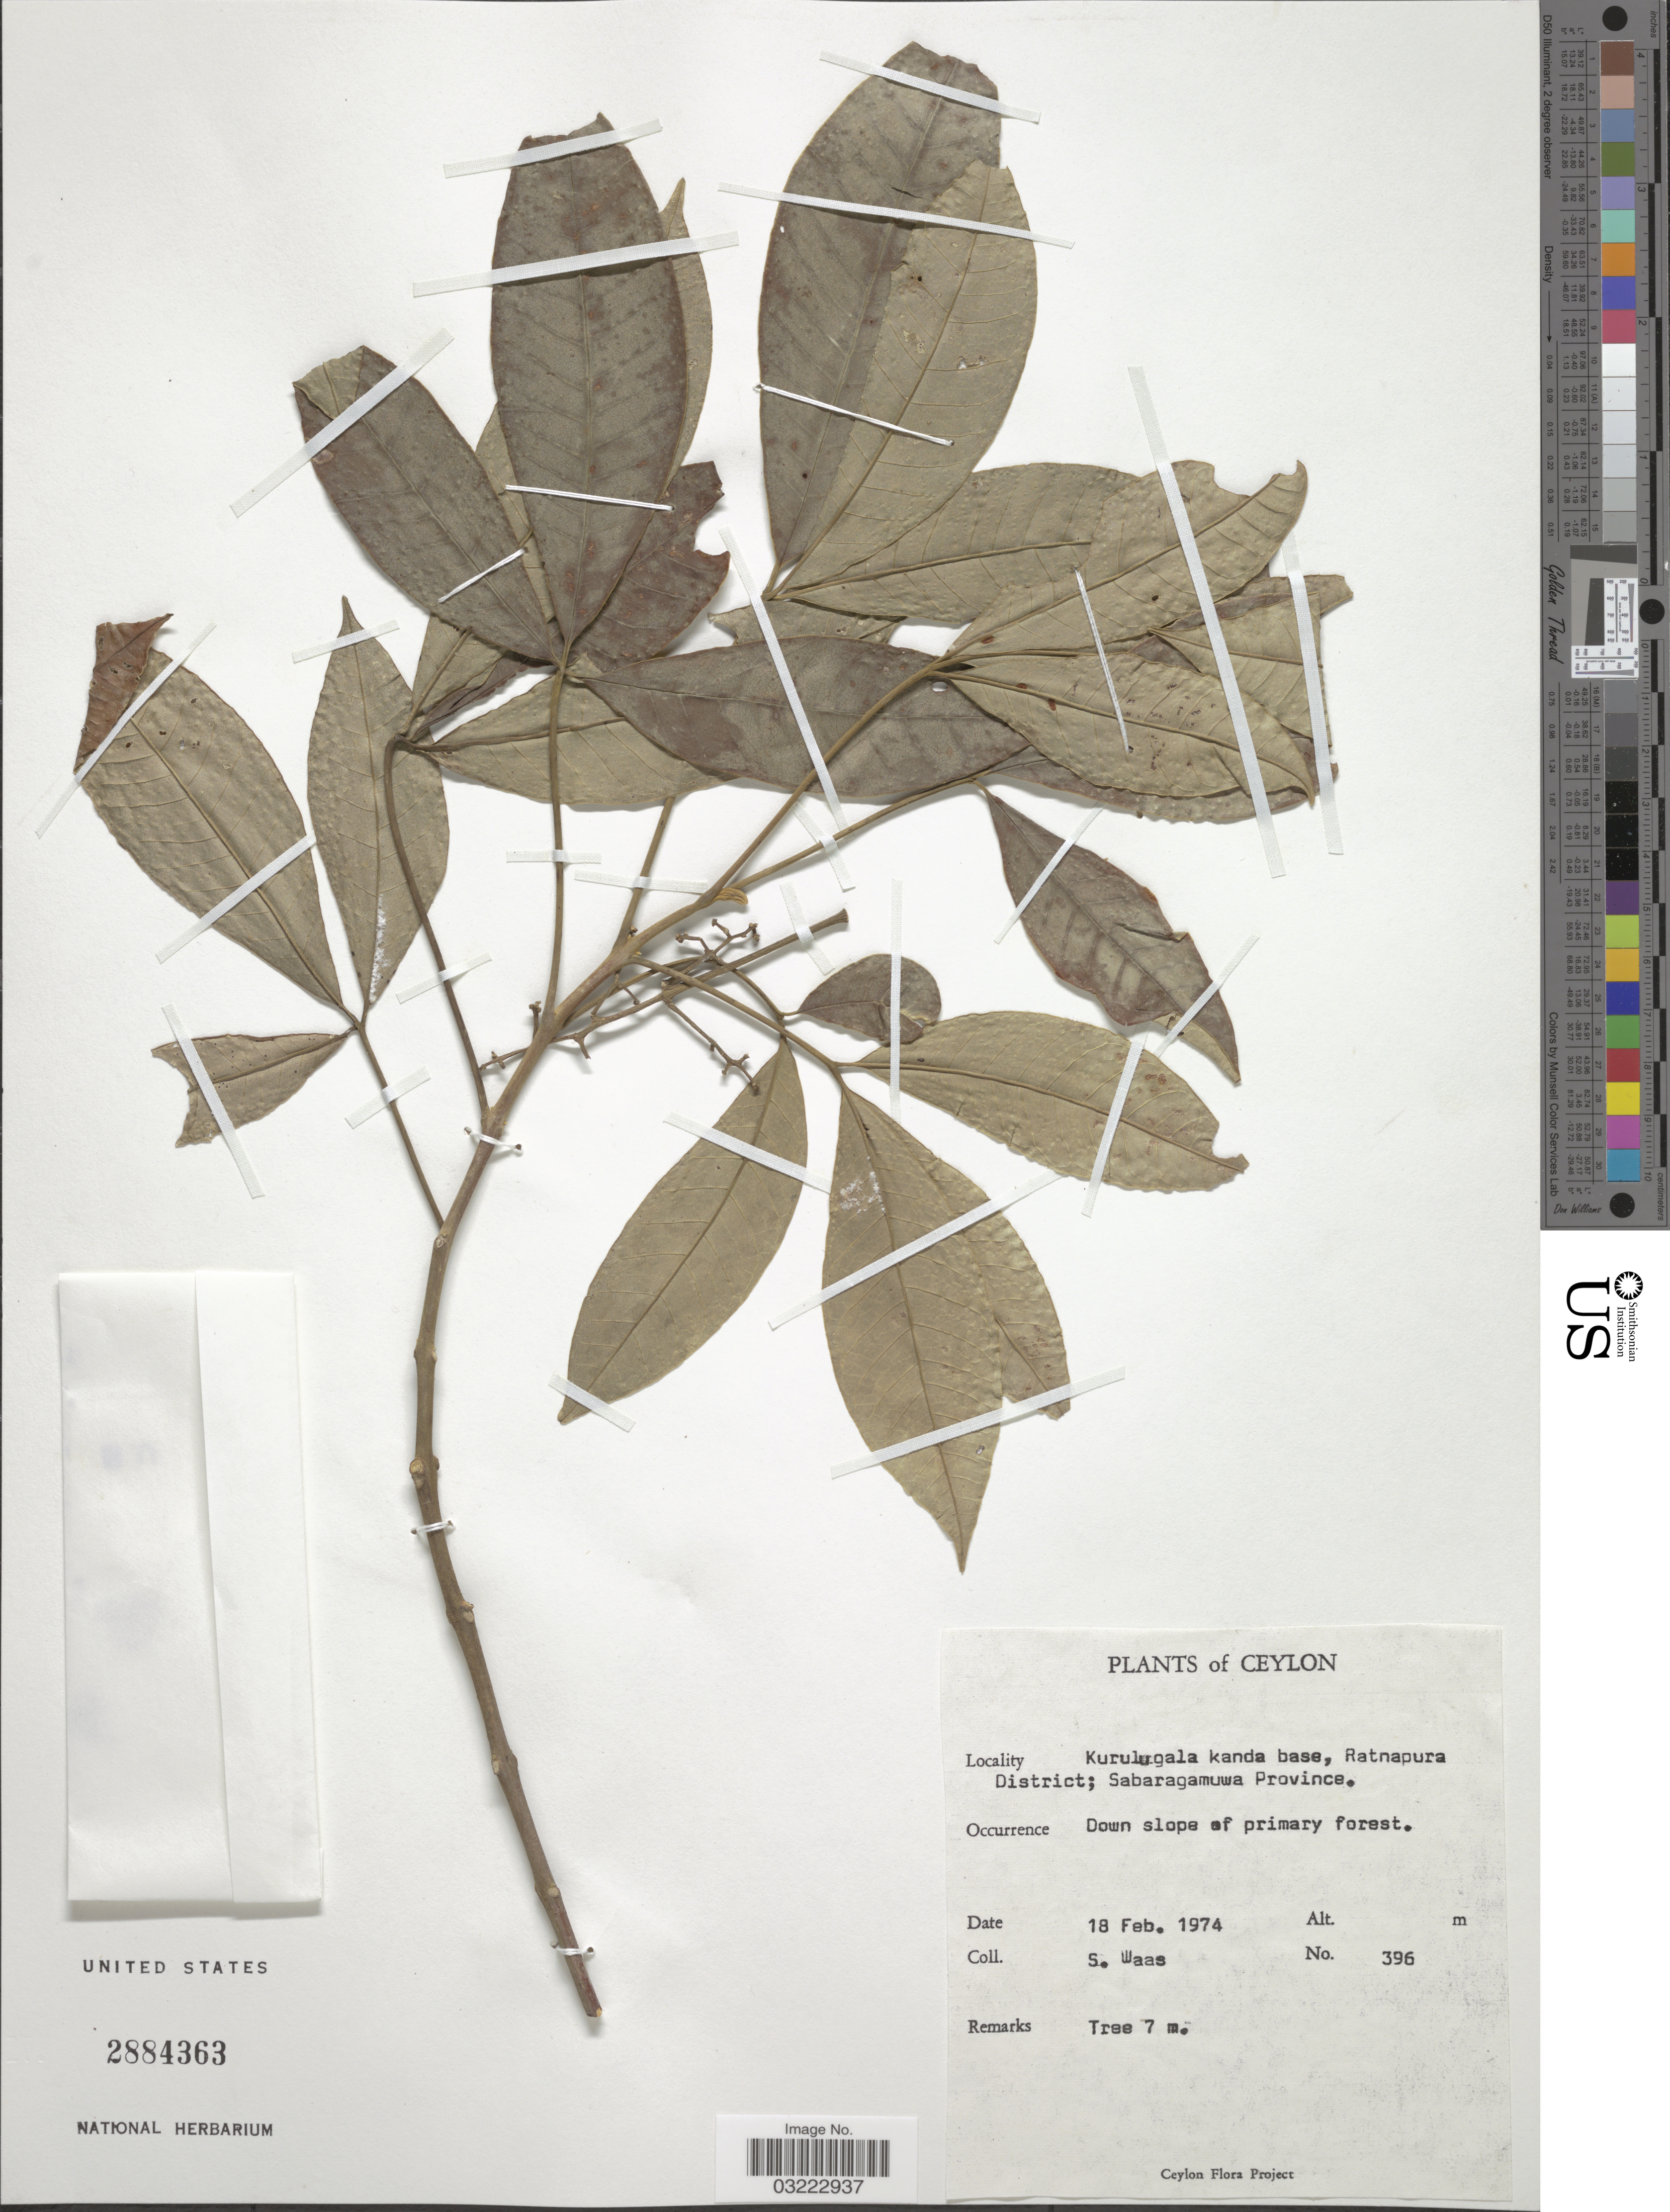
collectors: S. Waas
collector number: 396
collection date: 1974-02-18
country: Sri Lanka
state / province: Sabaragamuwa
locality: Ceylon. Kurulugala kanda base, Ratnapura District.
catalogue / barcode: US 2884363